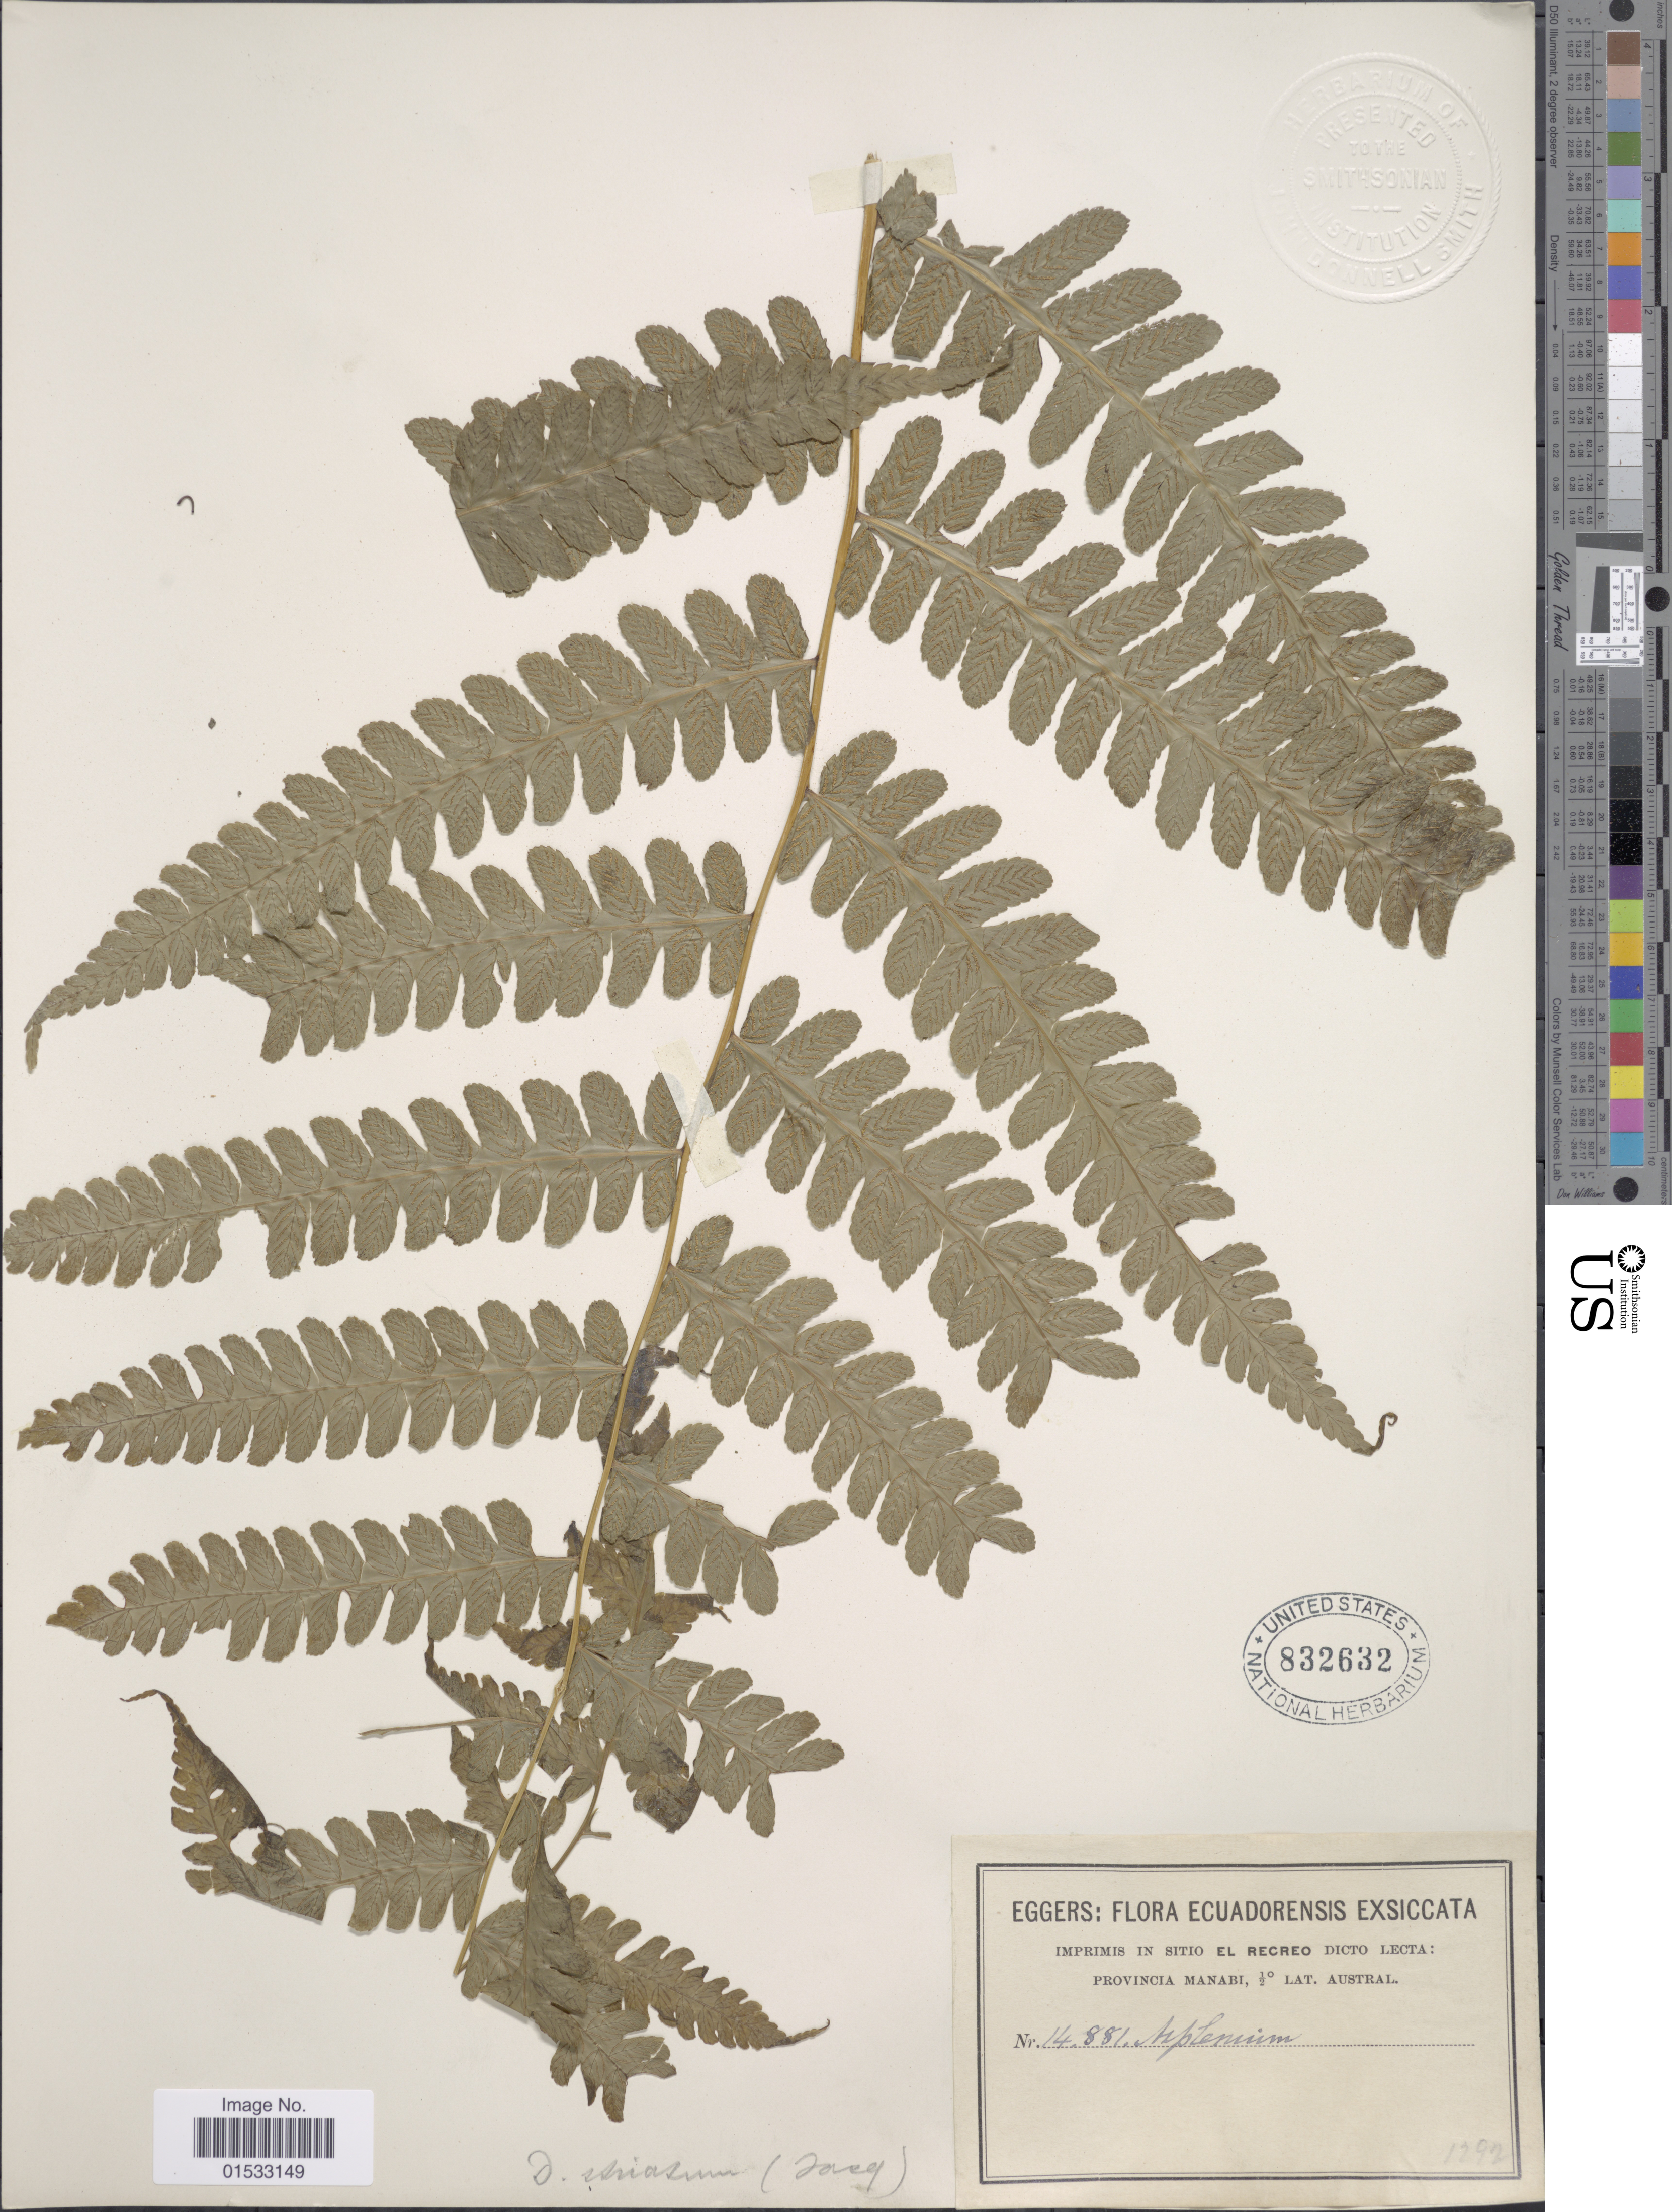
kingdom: Plantae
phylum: Tracheophyta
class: Polypodiopsida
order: Polypodiales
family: Athyriaceae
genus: Diplazium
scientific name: Diplazium striatum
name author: (L.) C. Presl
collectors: -. Eggers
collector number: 14.881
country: Ecuador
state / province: Manabí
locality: Imprimis in Sitio El Recrep Dicto Lecta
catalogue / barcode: US 832632